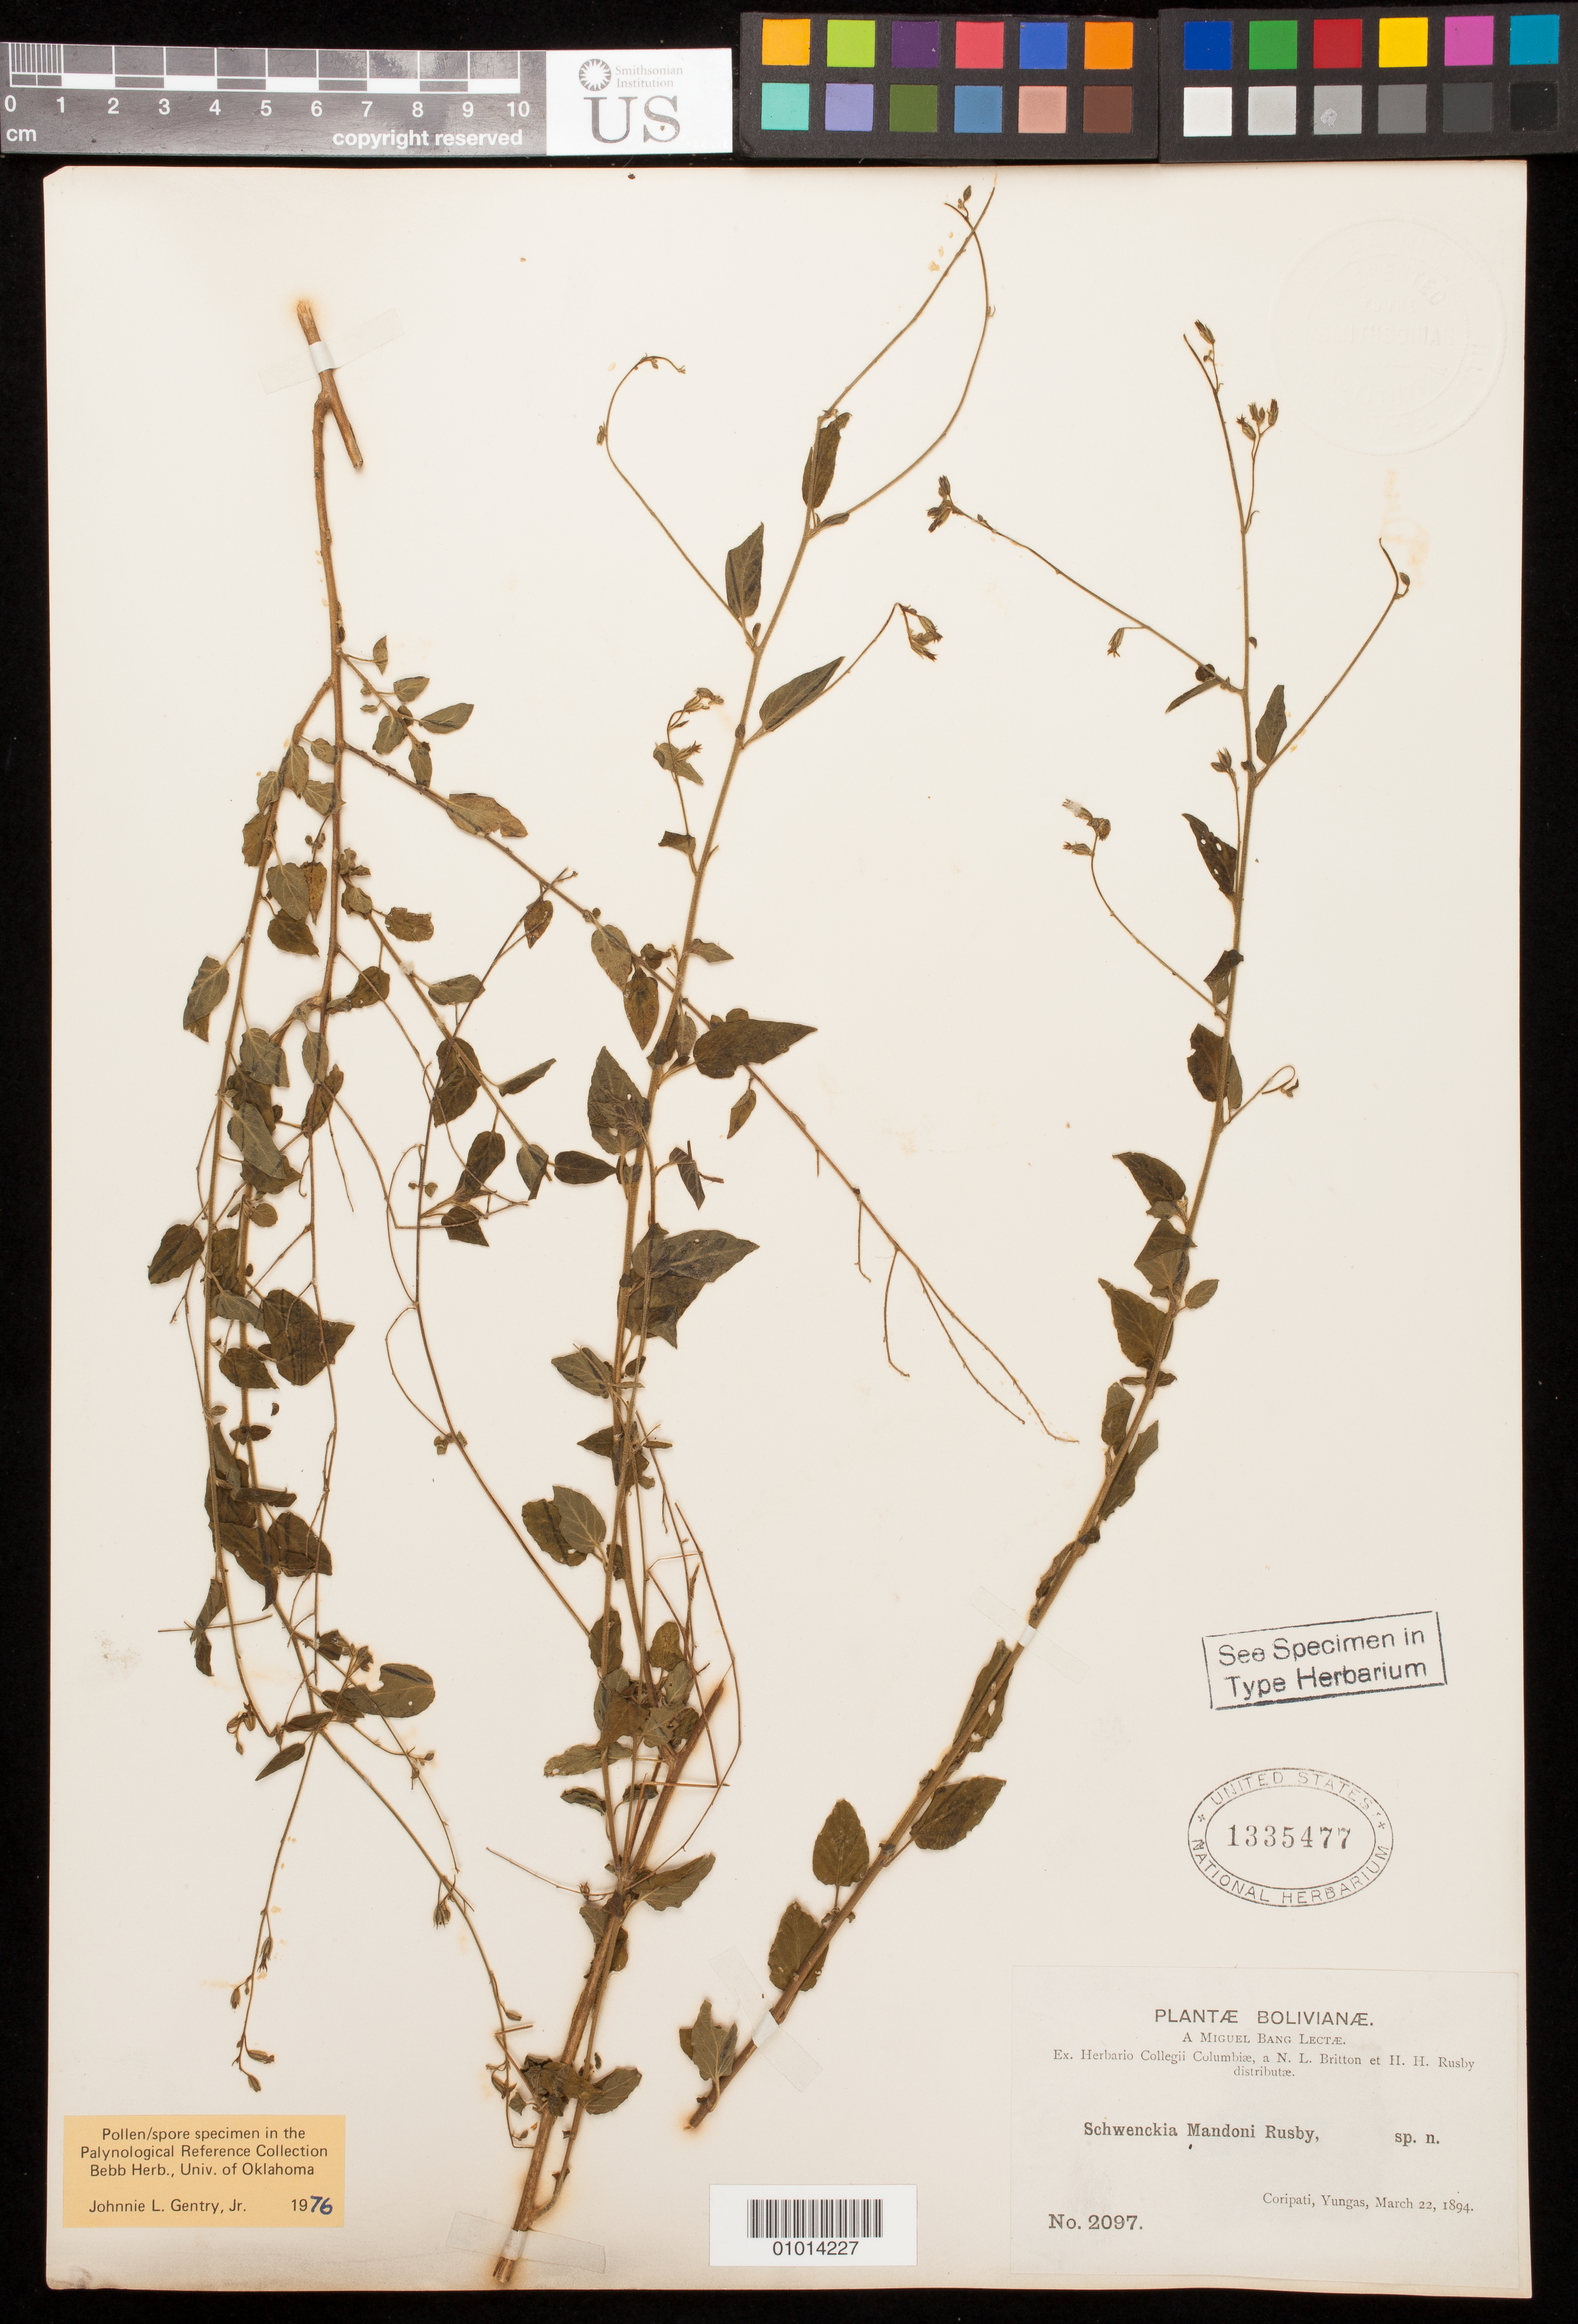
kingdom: Plantae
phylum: Tracheophyta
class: Magnoliopsida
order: Solanales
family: Solanaceae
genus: Protoschwenkia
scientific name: Protoschwenkia mandoni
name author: Soler.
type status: Isosyntype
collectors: M. Bang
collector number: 2097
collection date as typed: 22 Mar 1894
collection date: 1894-03-22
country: Bolivia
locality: Coripata, Yungas.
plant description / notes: Specimen ex John Donnell Smith herbarium.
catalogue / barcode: US 1335477